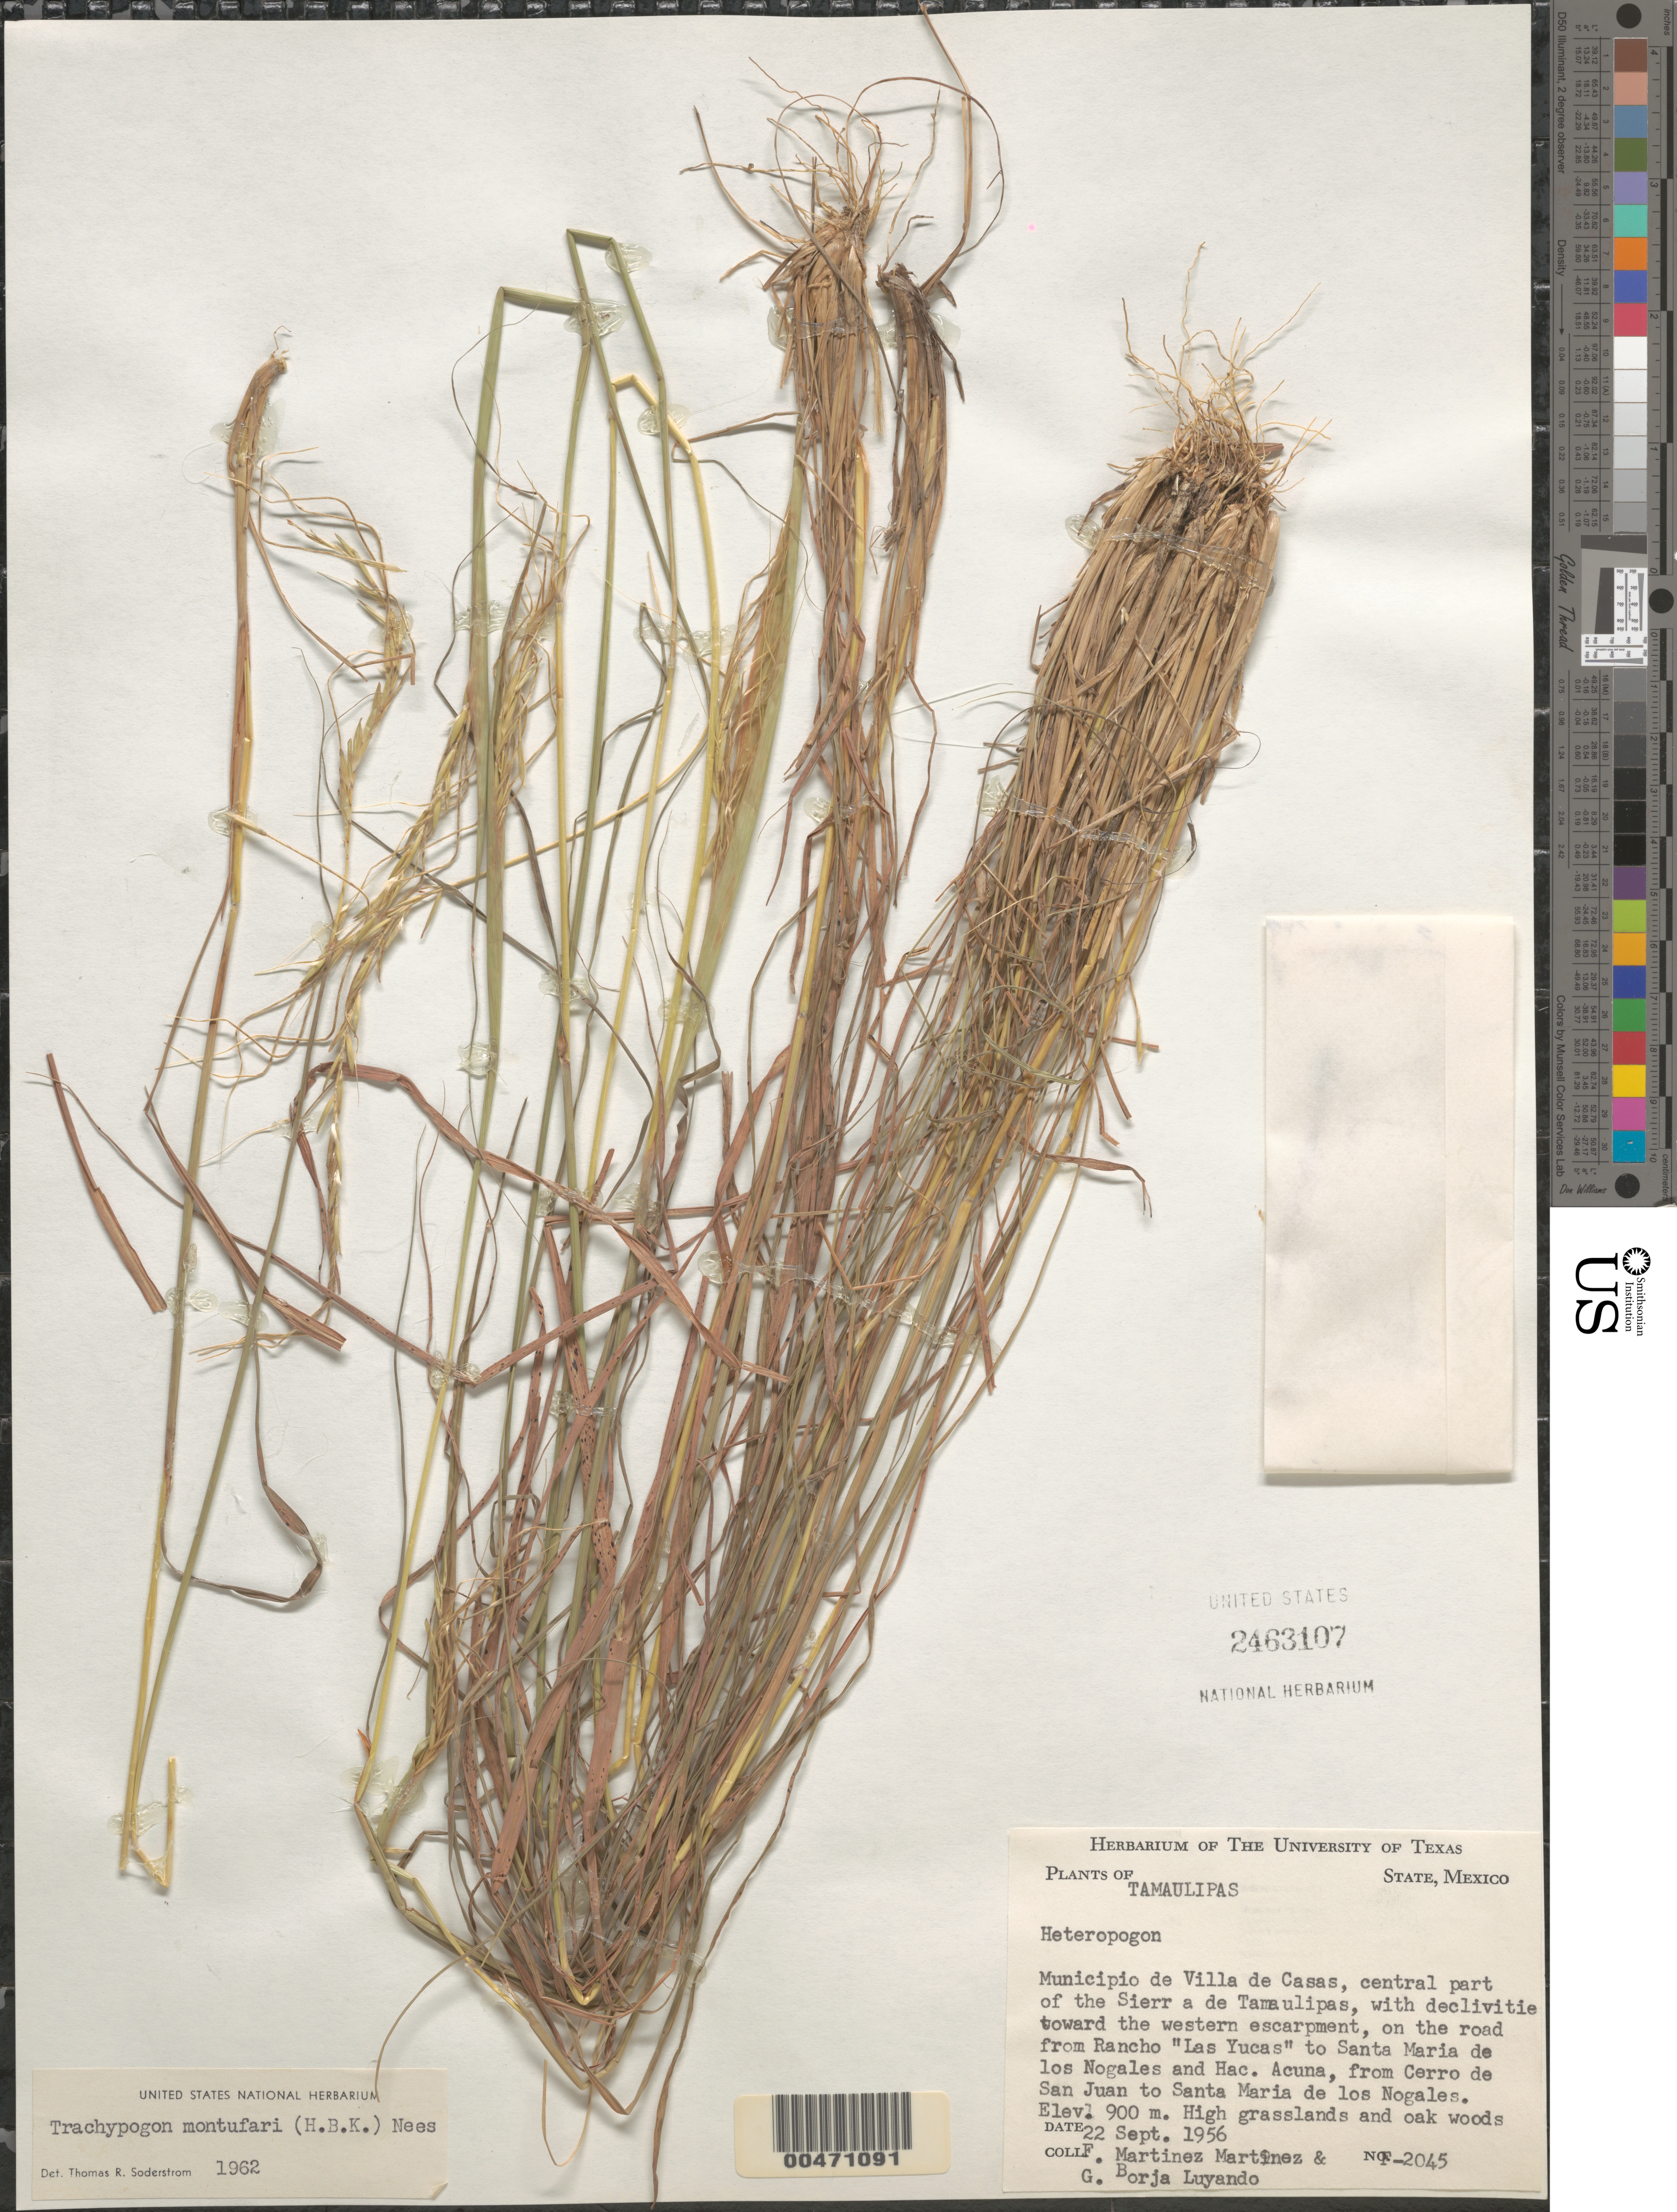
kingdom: Plantae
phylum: Tracheophyta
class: Liliopsida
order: Poales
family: Poaceae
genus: Trachypogon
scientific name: Trachypogon sp.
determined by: Soderstrom, T. R.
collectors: F. Martinez-M. & G. Borja-Luyando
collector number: F-2045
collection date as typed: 22 Sep 1956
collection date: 1956-09-22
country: Mexico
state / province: Tamaulipas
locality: Villa de Casas Mun, central part of the Sierra de Tamaulipas, on the road from Rancho "Las Yucas" to Santa Mariade Los Nogales and Hac. Acuna, from Cerro de San Juan to Santa Maria de los Nogales.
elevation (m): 900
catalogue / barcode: US 2463107